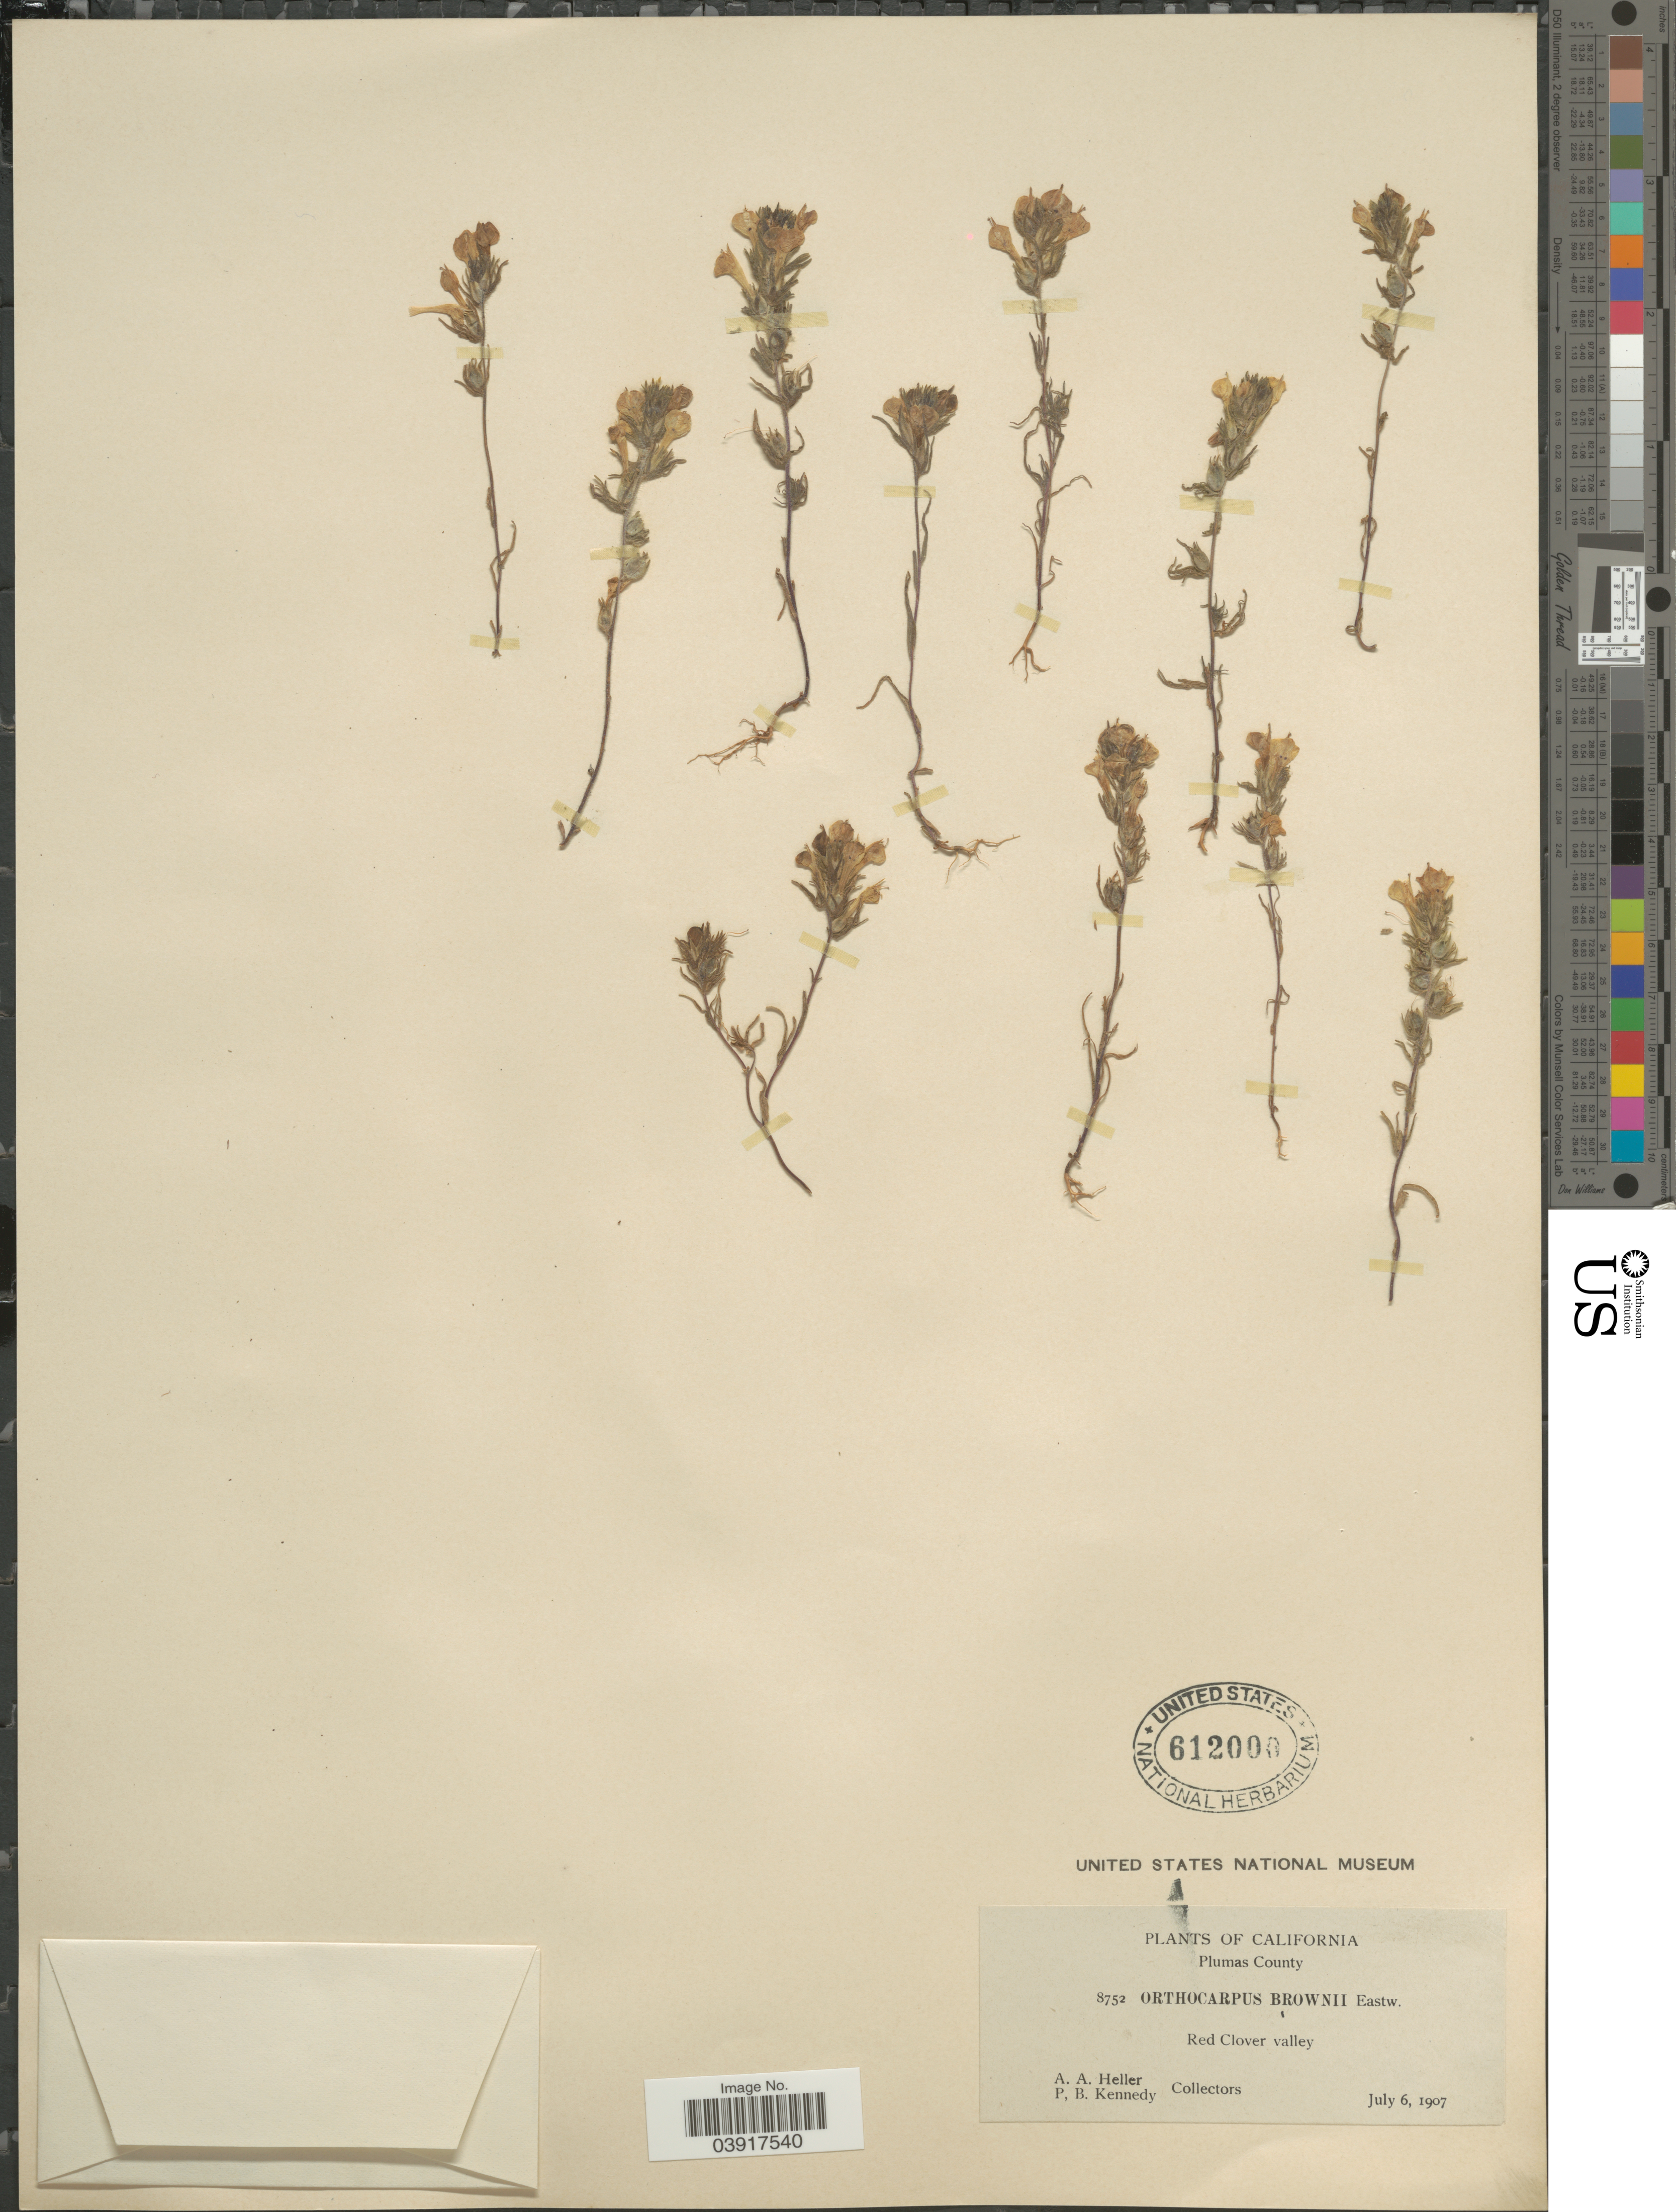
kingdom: Plantae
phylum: Tracheophyta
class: Magnoliopsida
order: Lamiales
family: Orobanchaceae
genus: Orthocarpus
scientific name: Orthocarpus lacerus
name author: Benth.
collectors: A. A. Heller & P. B. Kennedy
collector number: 8752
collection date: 1907-07-06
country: United States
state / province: California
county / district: Plumas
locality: Plumas County. Red Clover valley.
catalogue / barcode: US 612000